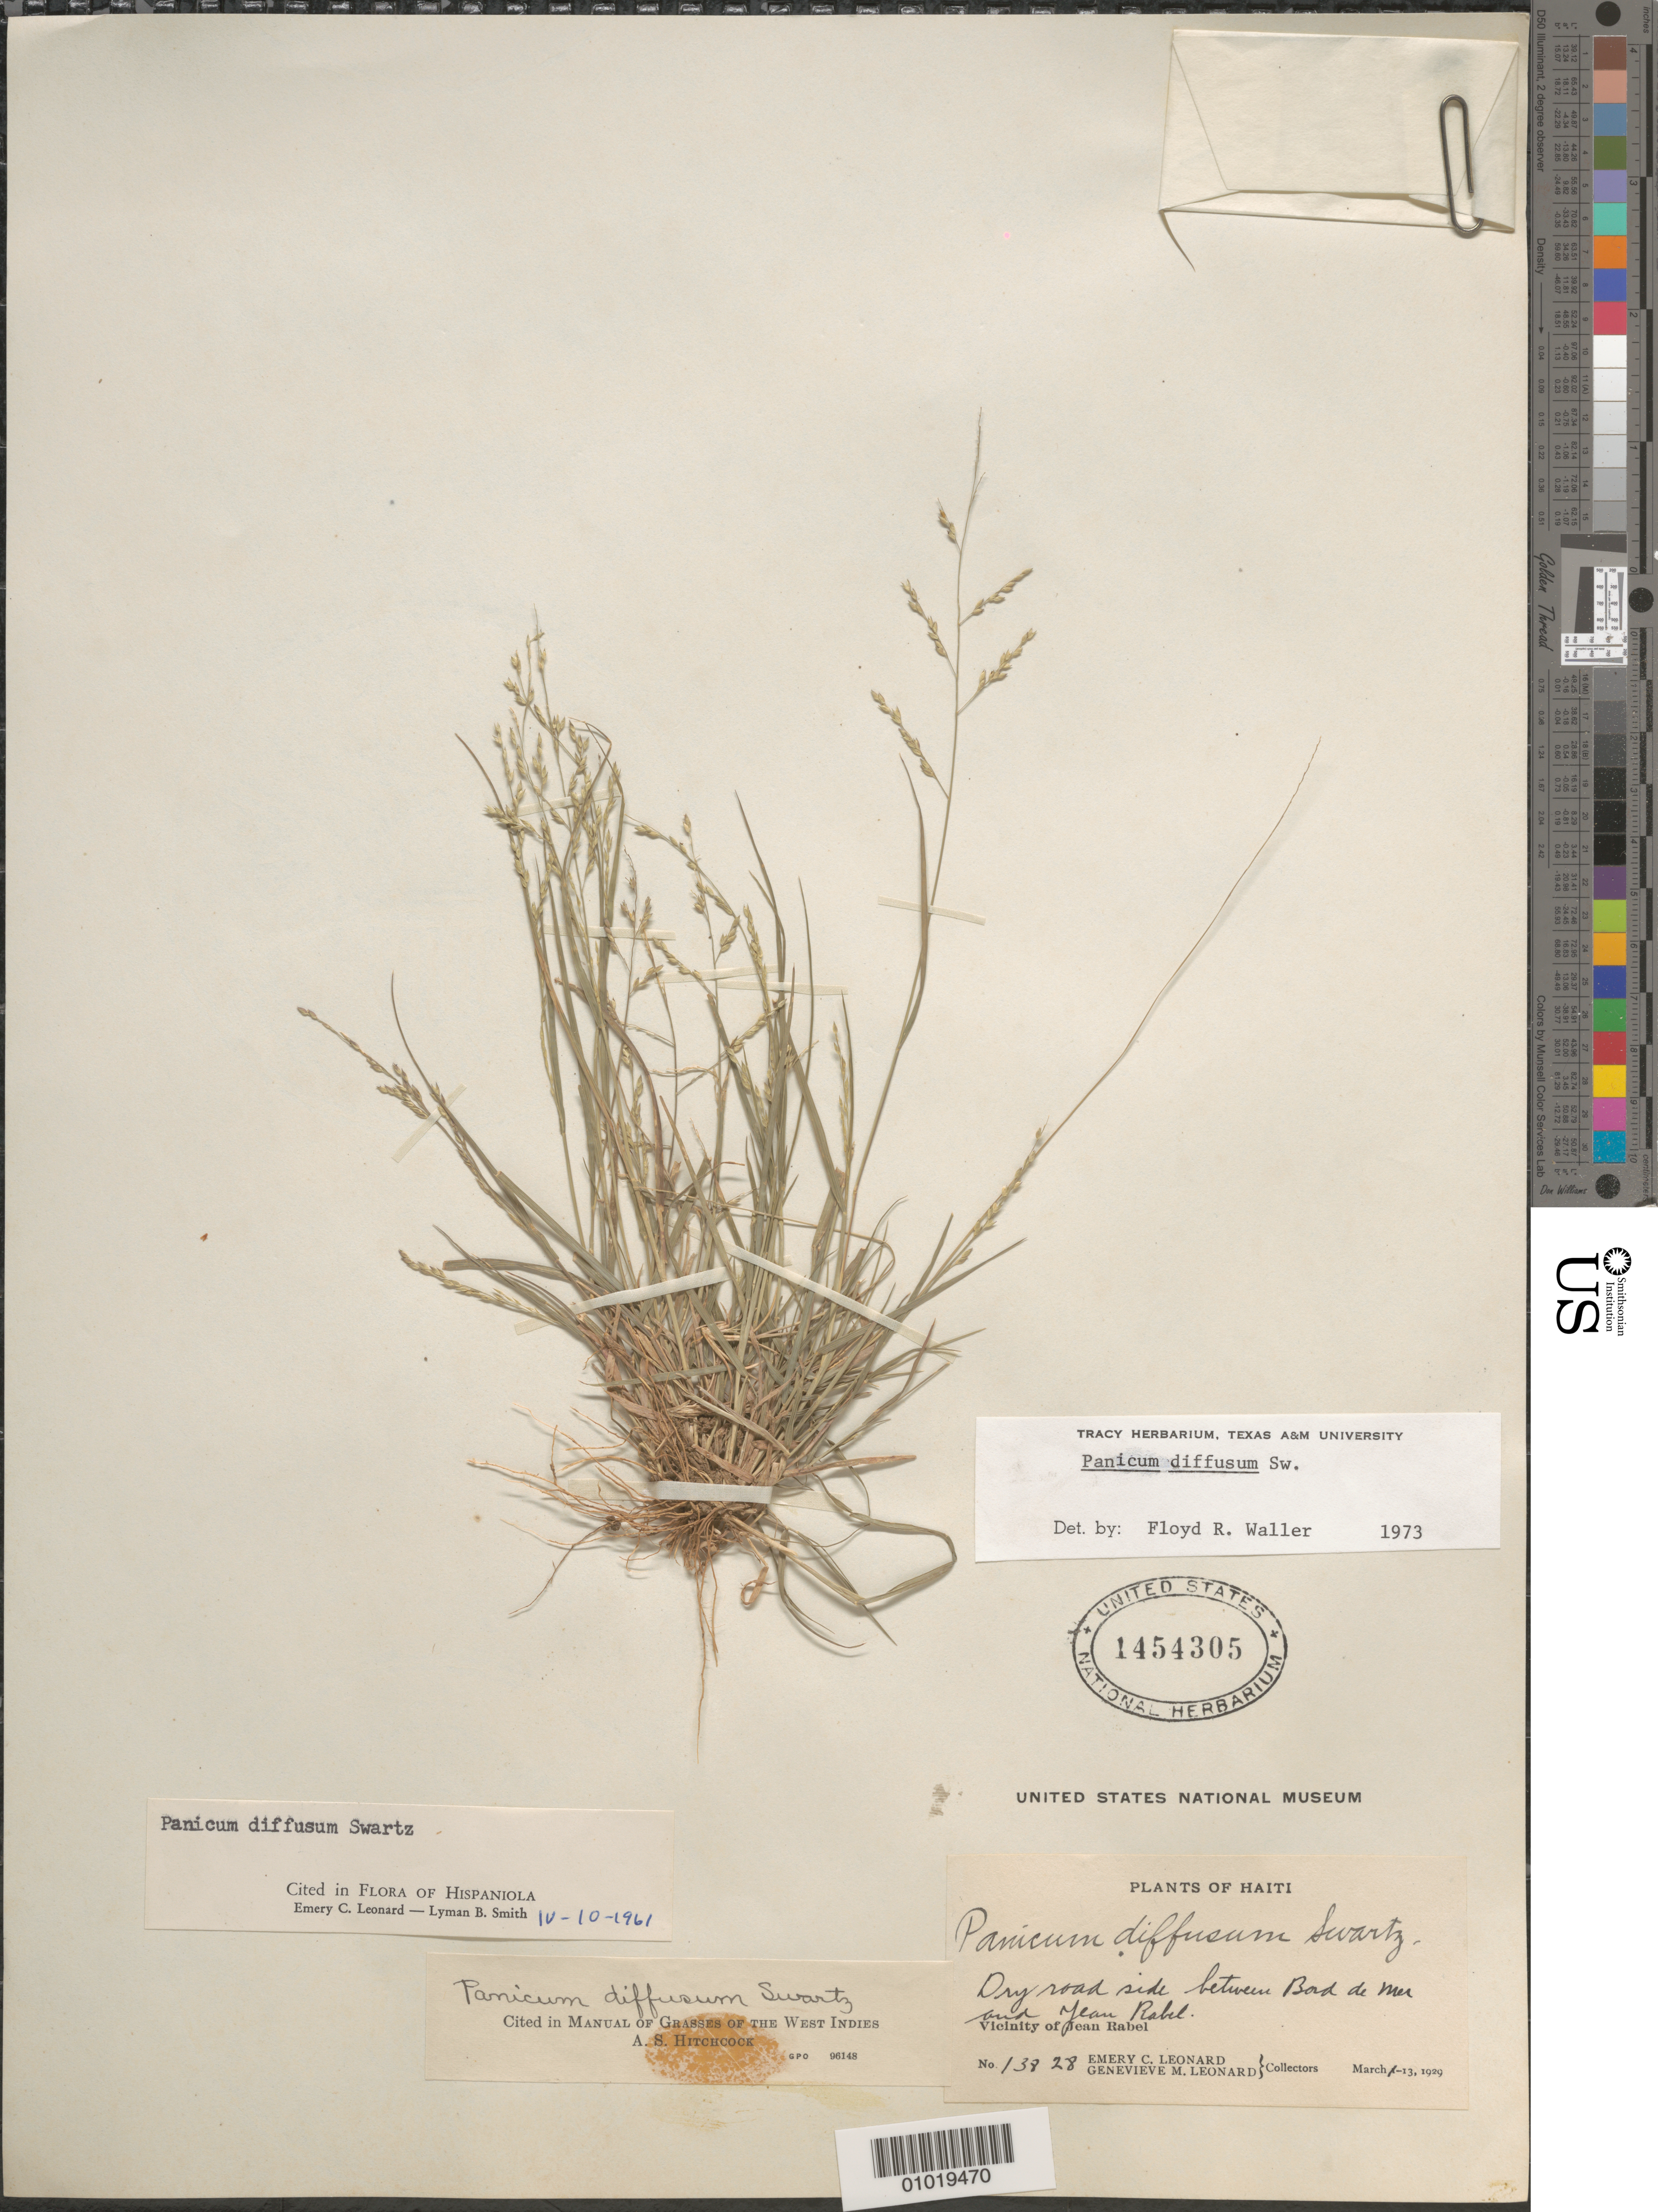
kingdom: Plantae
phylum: Tracheophyta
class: Liliopsida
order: Poales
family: Poaceae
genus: Panicum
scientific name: Panicum diffusum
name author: Sw.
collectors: E. C. Leonard & G. M. Leonard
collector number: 13828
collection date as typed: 01 Mar 1929 to 13 Mar 1929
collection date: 1929-03-01/1929-03-13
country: Haiti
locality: Vic of Jean Rabel, Dry roadside between Bod de Mer and Jean Rabel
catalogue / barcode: US 1454305